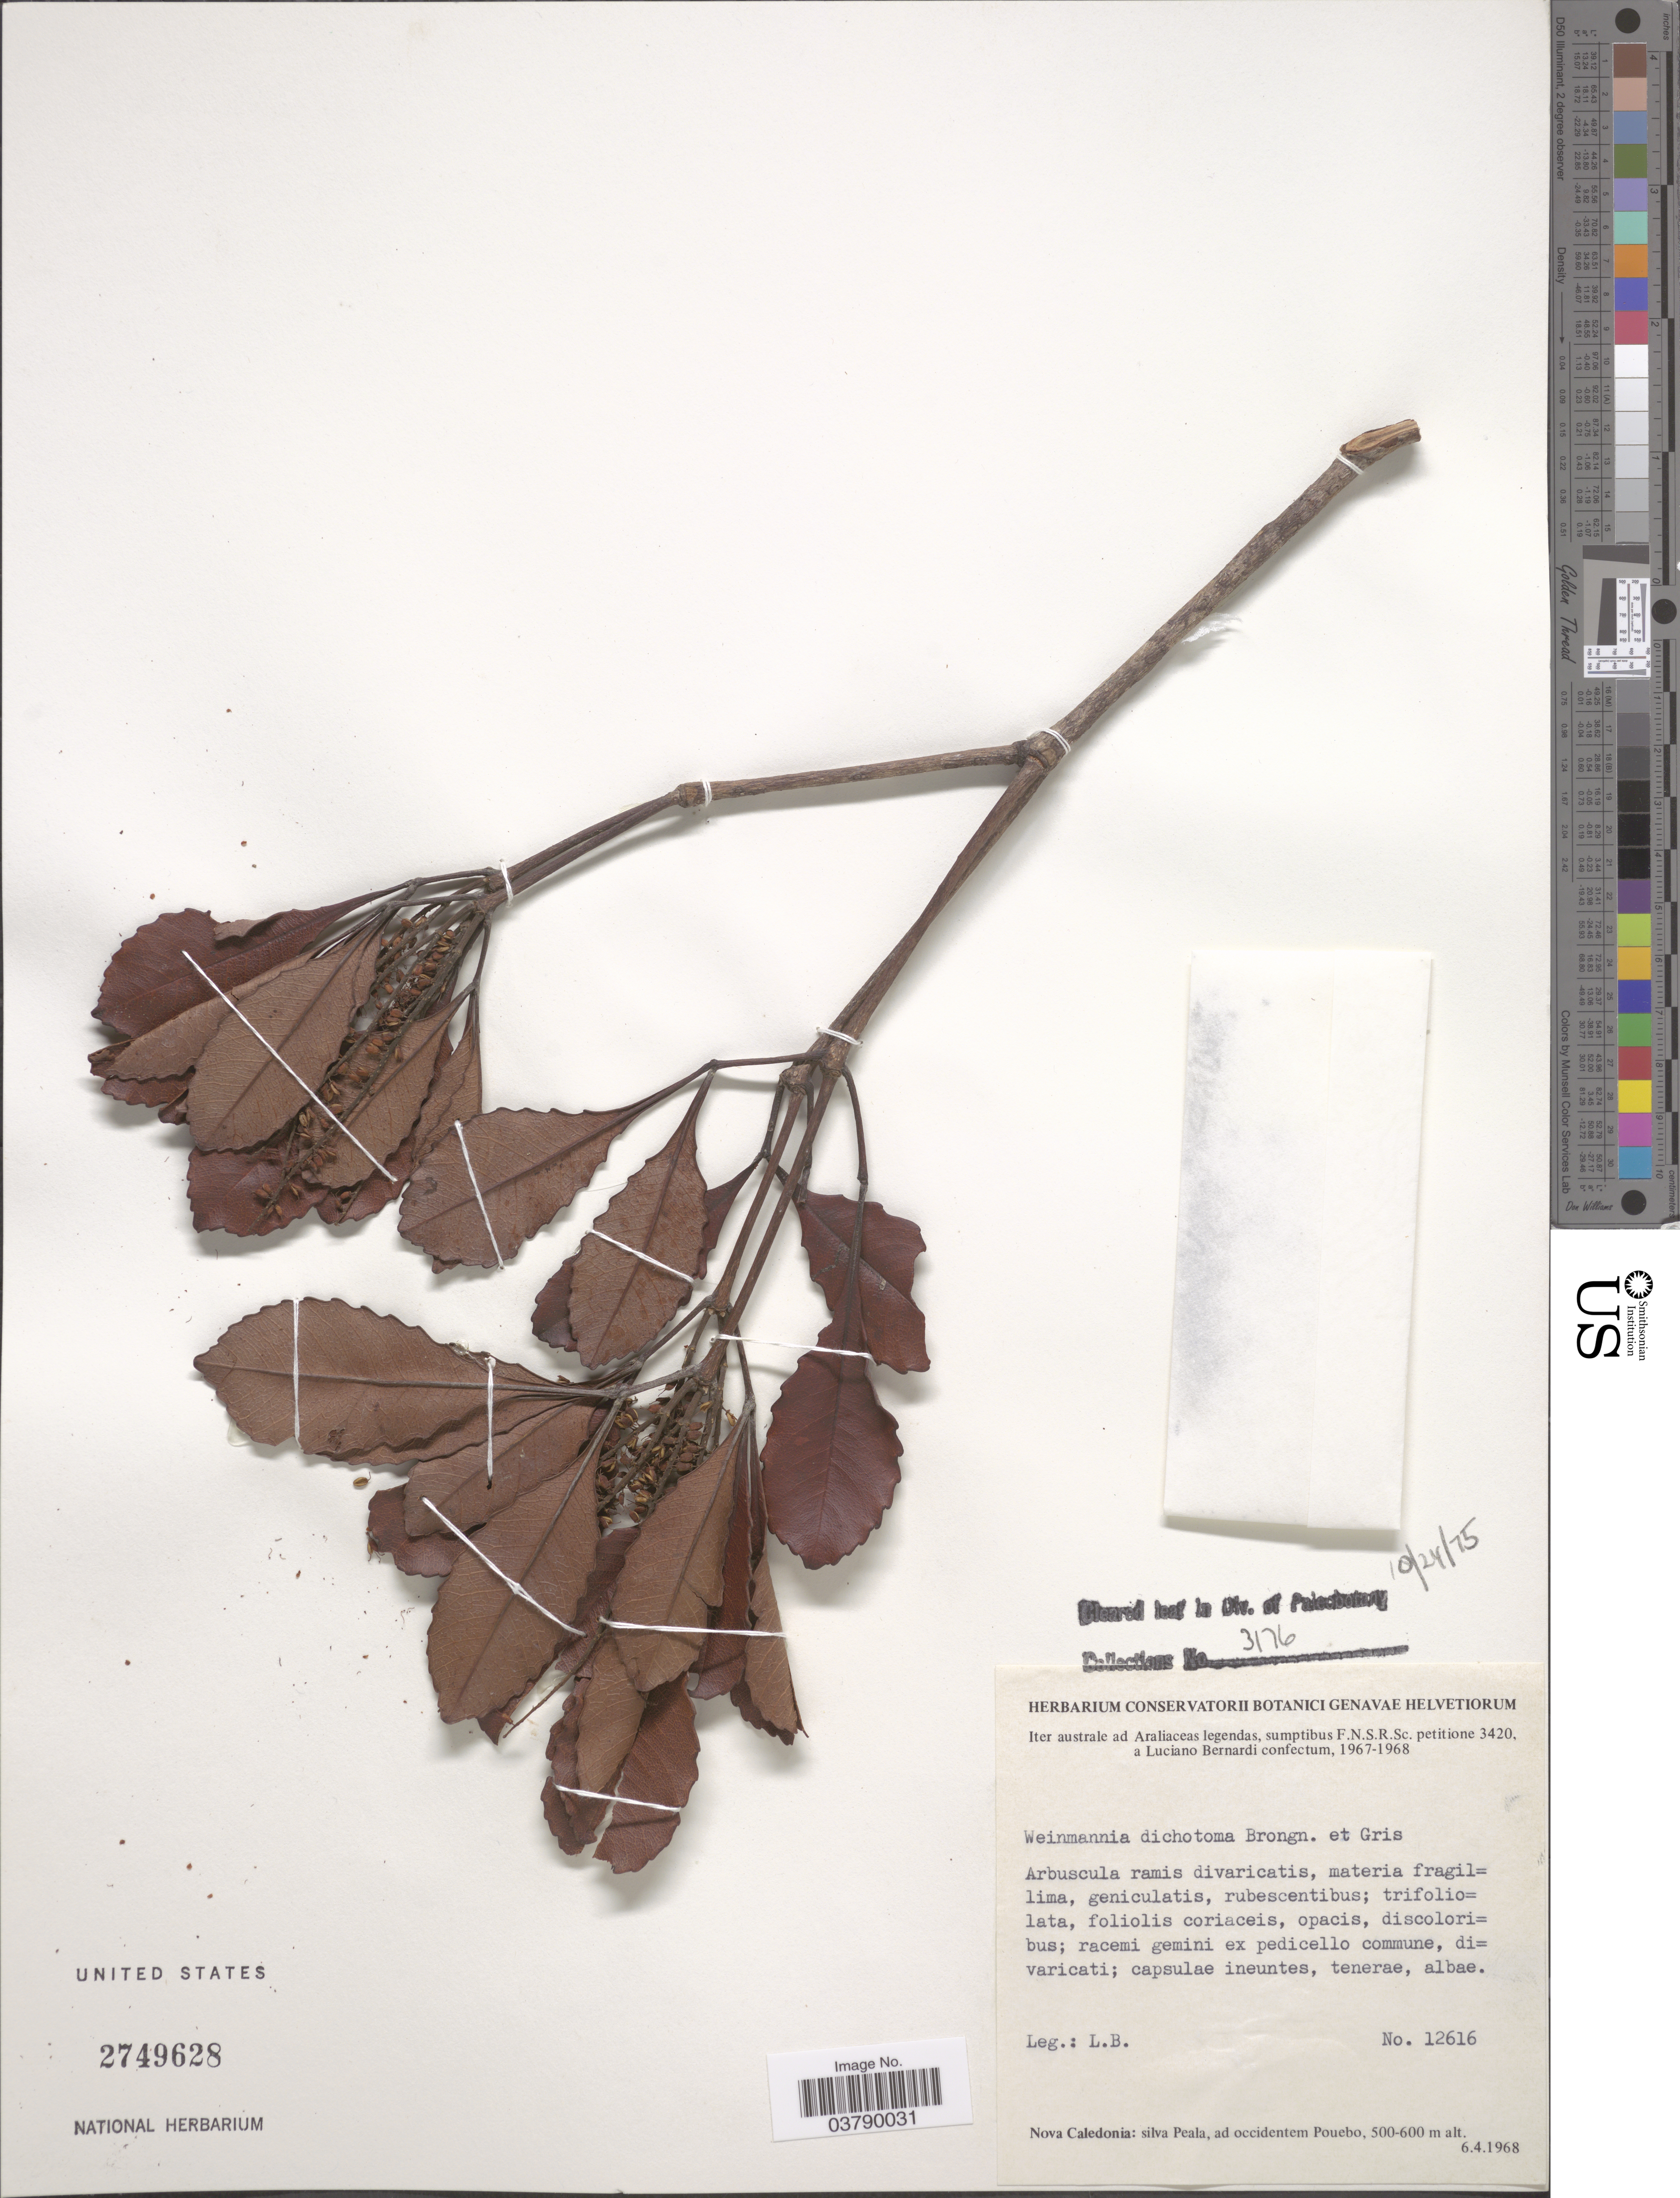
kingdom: Plantae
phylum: Tracheophyta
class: Magnoliopsida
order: Oxalidales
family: Cunoniaceae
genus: Pterophylla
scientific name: Pterophylla dichotoma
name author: (Brongn. & Gris) Pillon & H.C. Hopkins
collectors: L. Bernardi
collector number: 12616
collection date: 1968-04-06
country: New Caledonia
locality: Nova Caledonia: silva Peala, ad occidentem Pouebo.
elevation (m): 500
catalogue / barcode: US 2749628